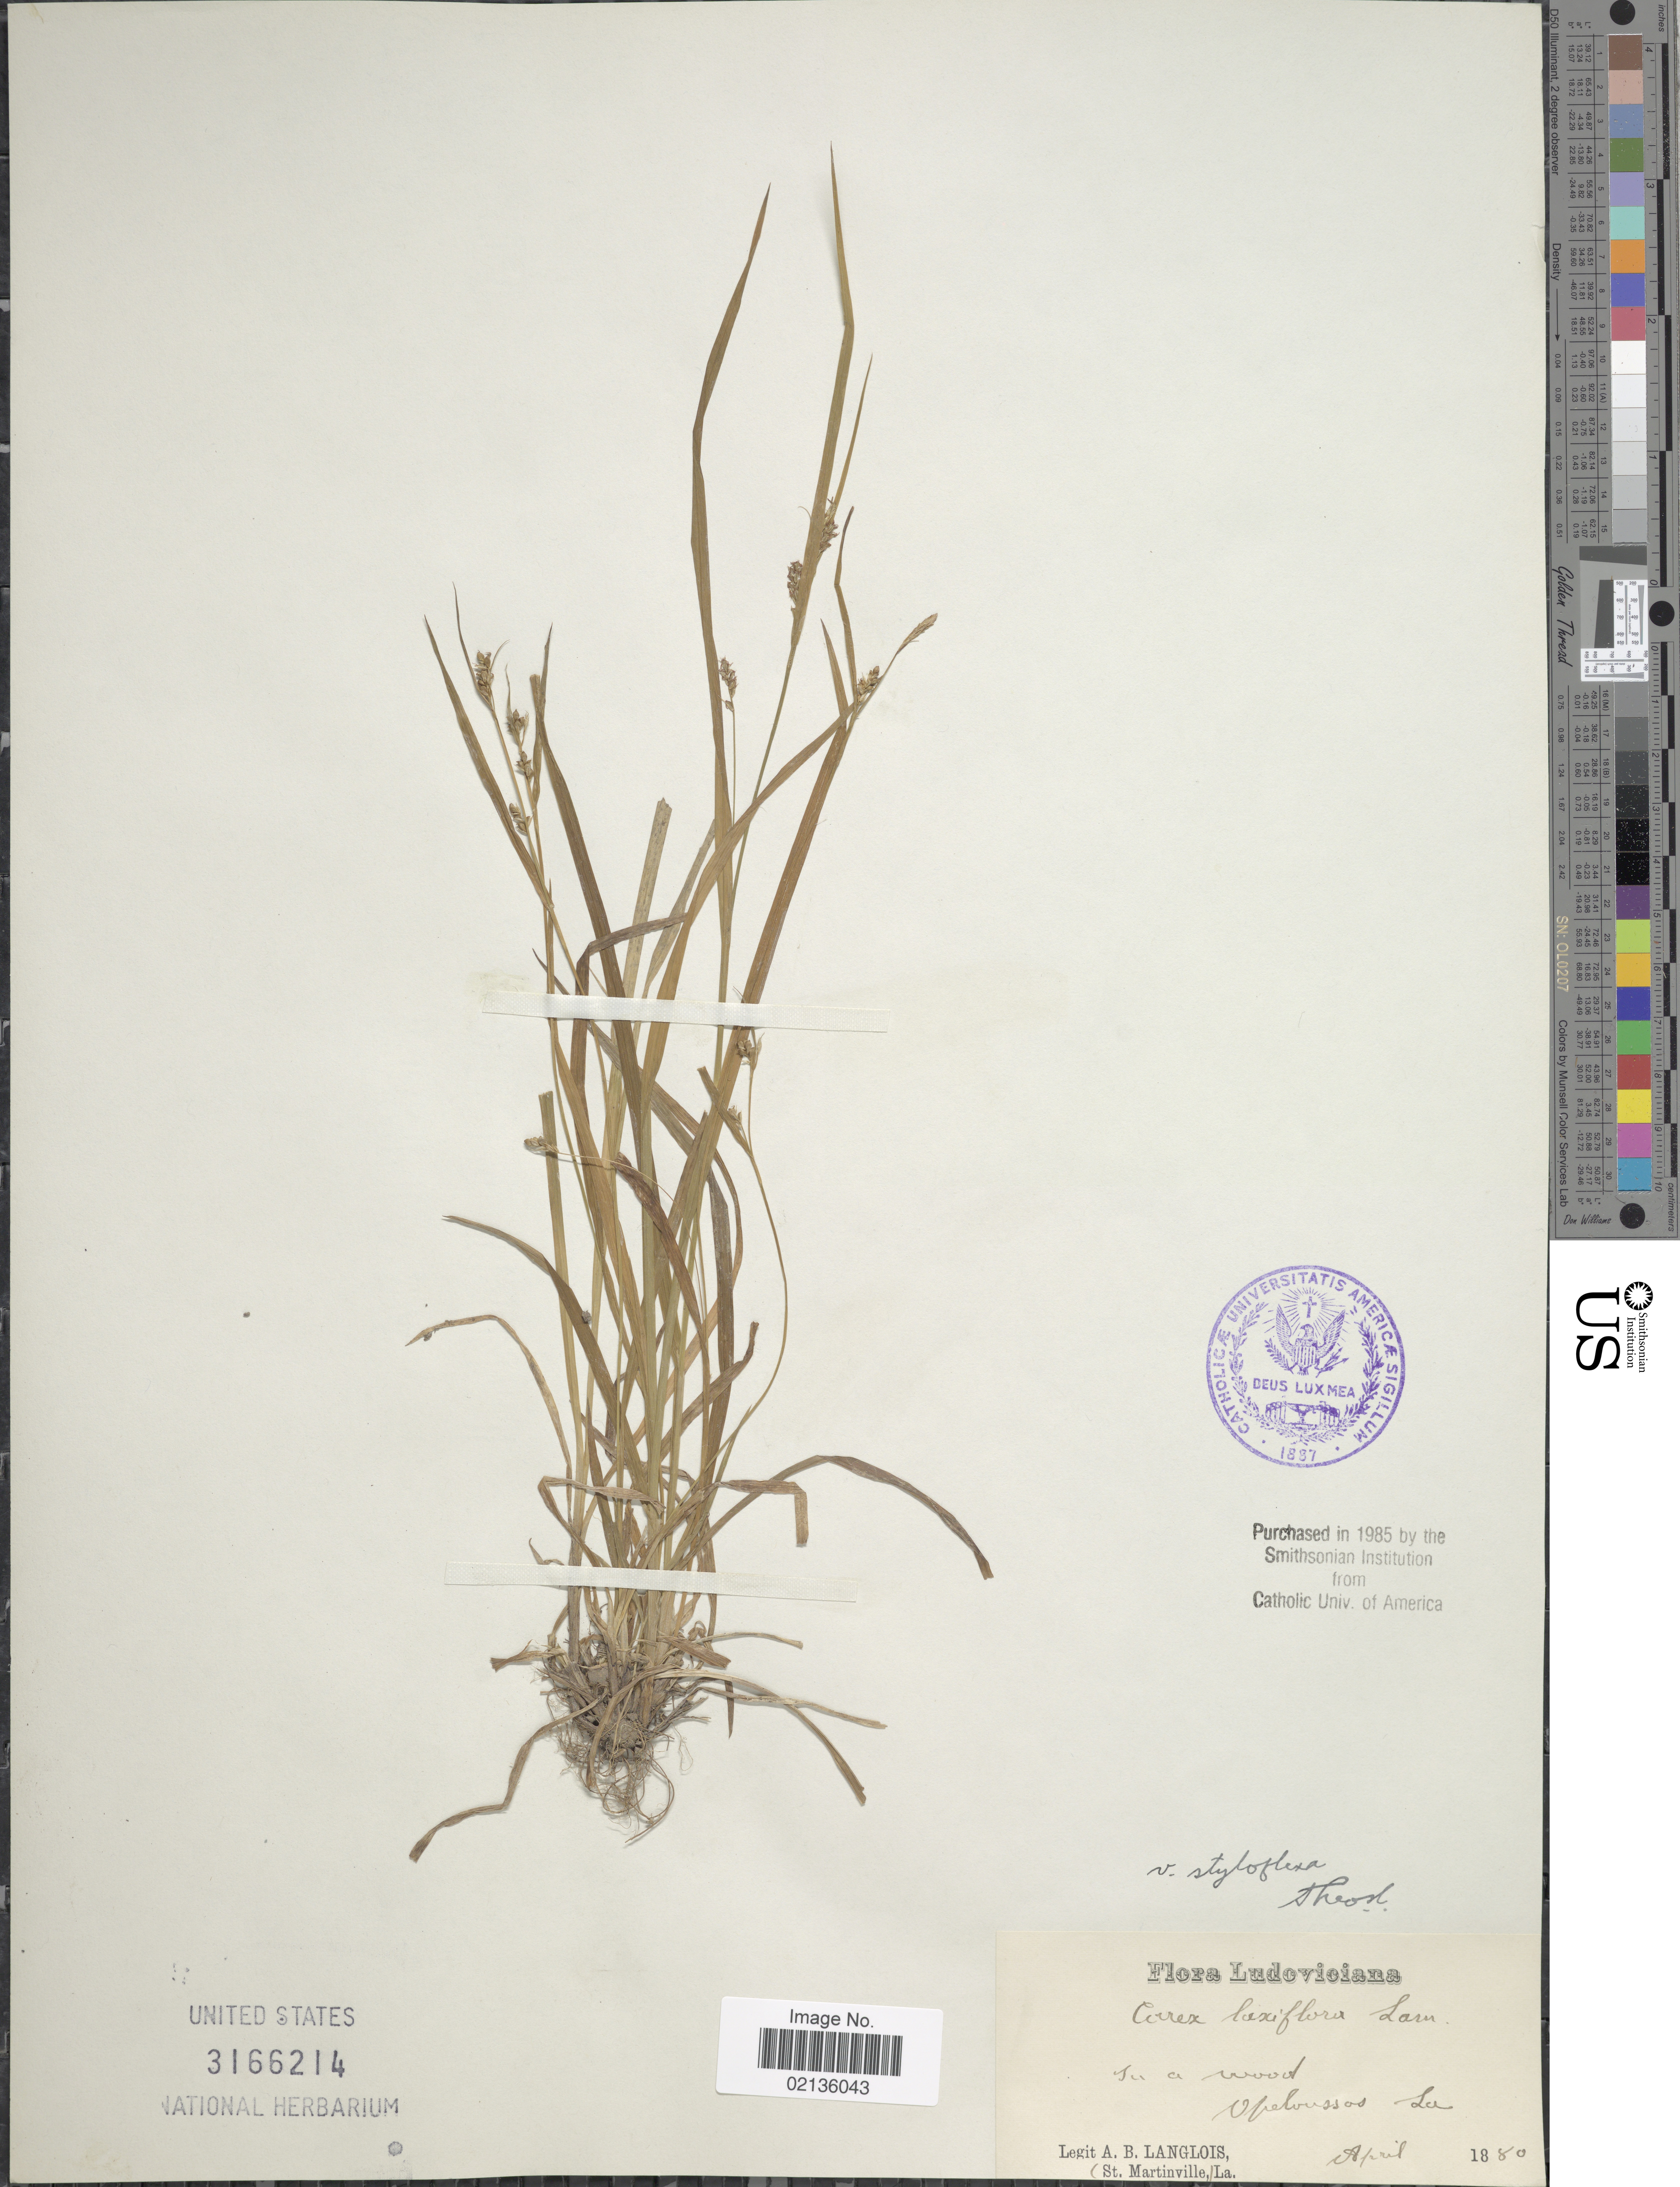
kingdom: Plantae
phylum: Tracheophyta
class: Liliopsida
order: Poales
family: Cyperaceae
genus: Carex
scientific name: Carex styloflexa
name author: Buckley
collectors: A. Langlois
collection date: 1880-04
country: United States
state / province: Louisiana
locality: In a wood Opelousas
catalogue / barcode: US 3166214